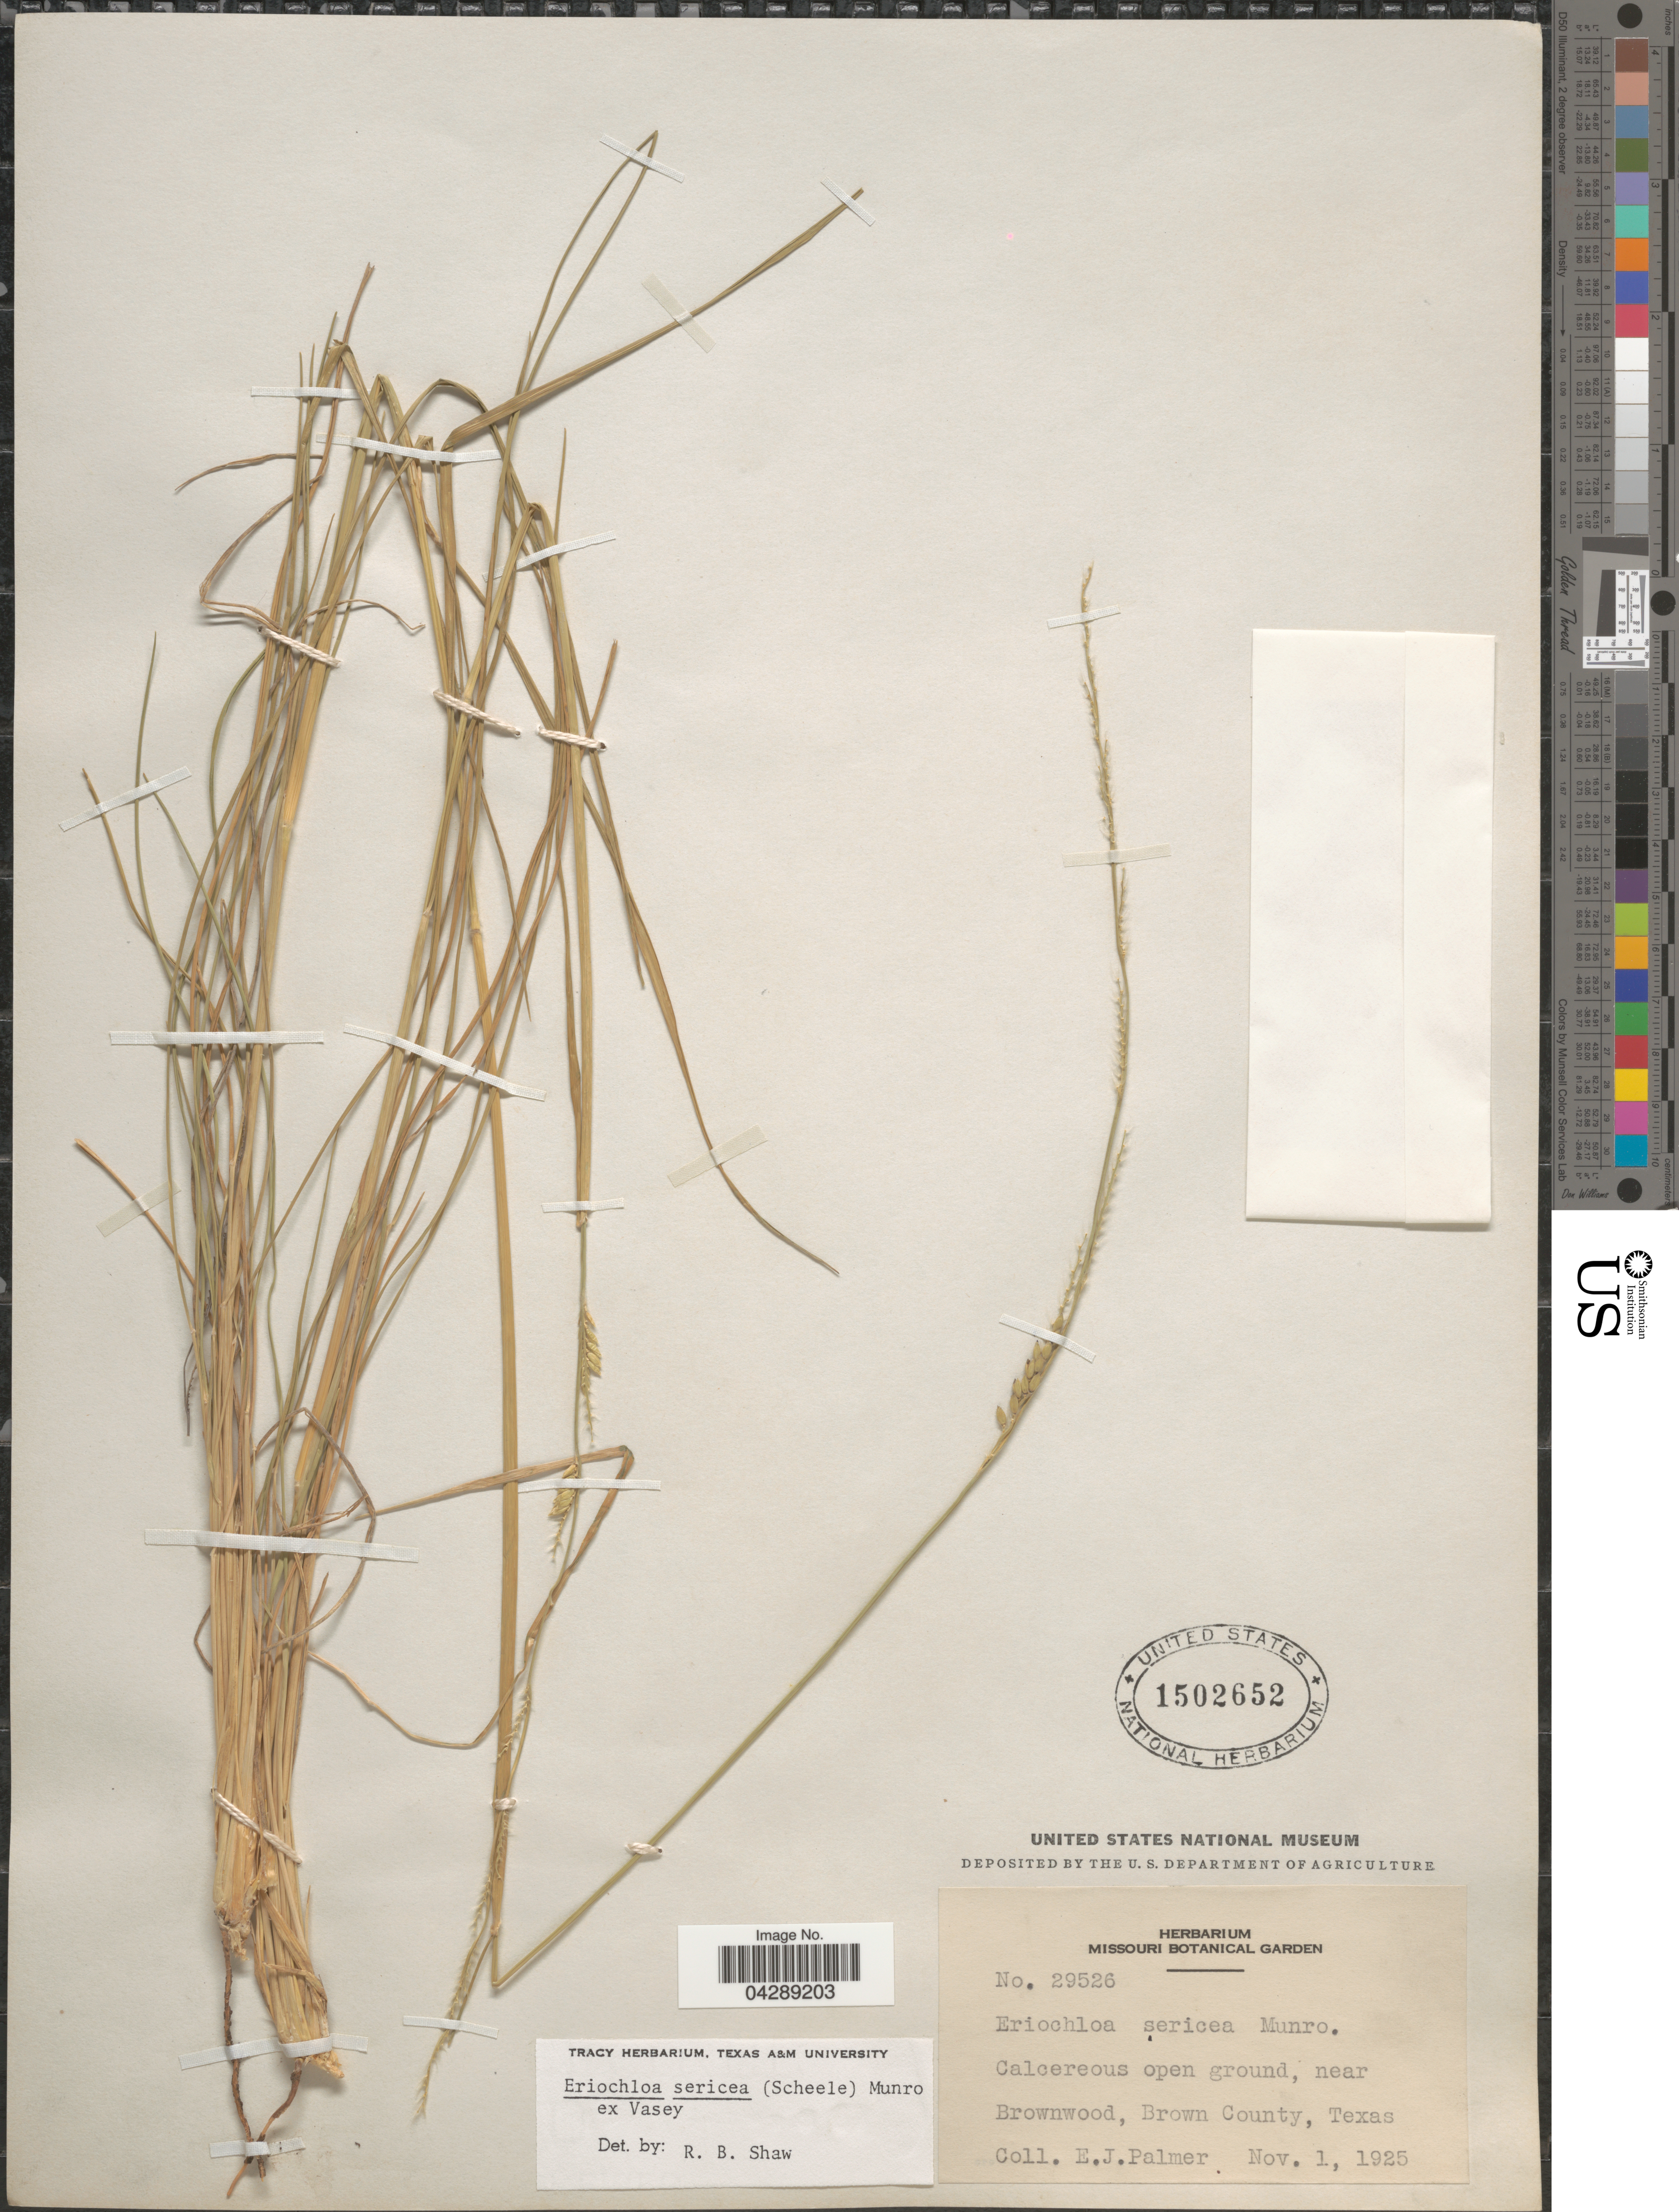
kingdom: Plantae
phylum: Tracheophyta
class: Liliopsida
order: Poales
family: Poaceae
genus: Eriochloa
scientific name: Eriochloa sericea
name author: (Scheele) Munro ex Vasey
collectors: E. J. Palmer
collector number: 29526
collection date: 1925-11-01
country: United States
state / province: Texas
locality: Calcereous open ground, near Brownwood, Brown County.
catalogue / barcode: US 1502652